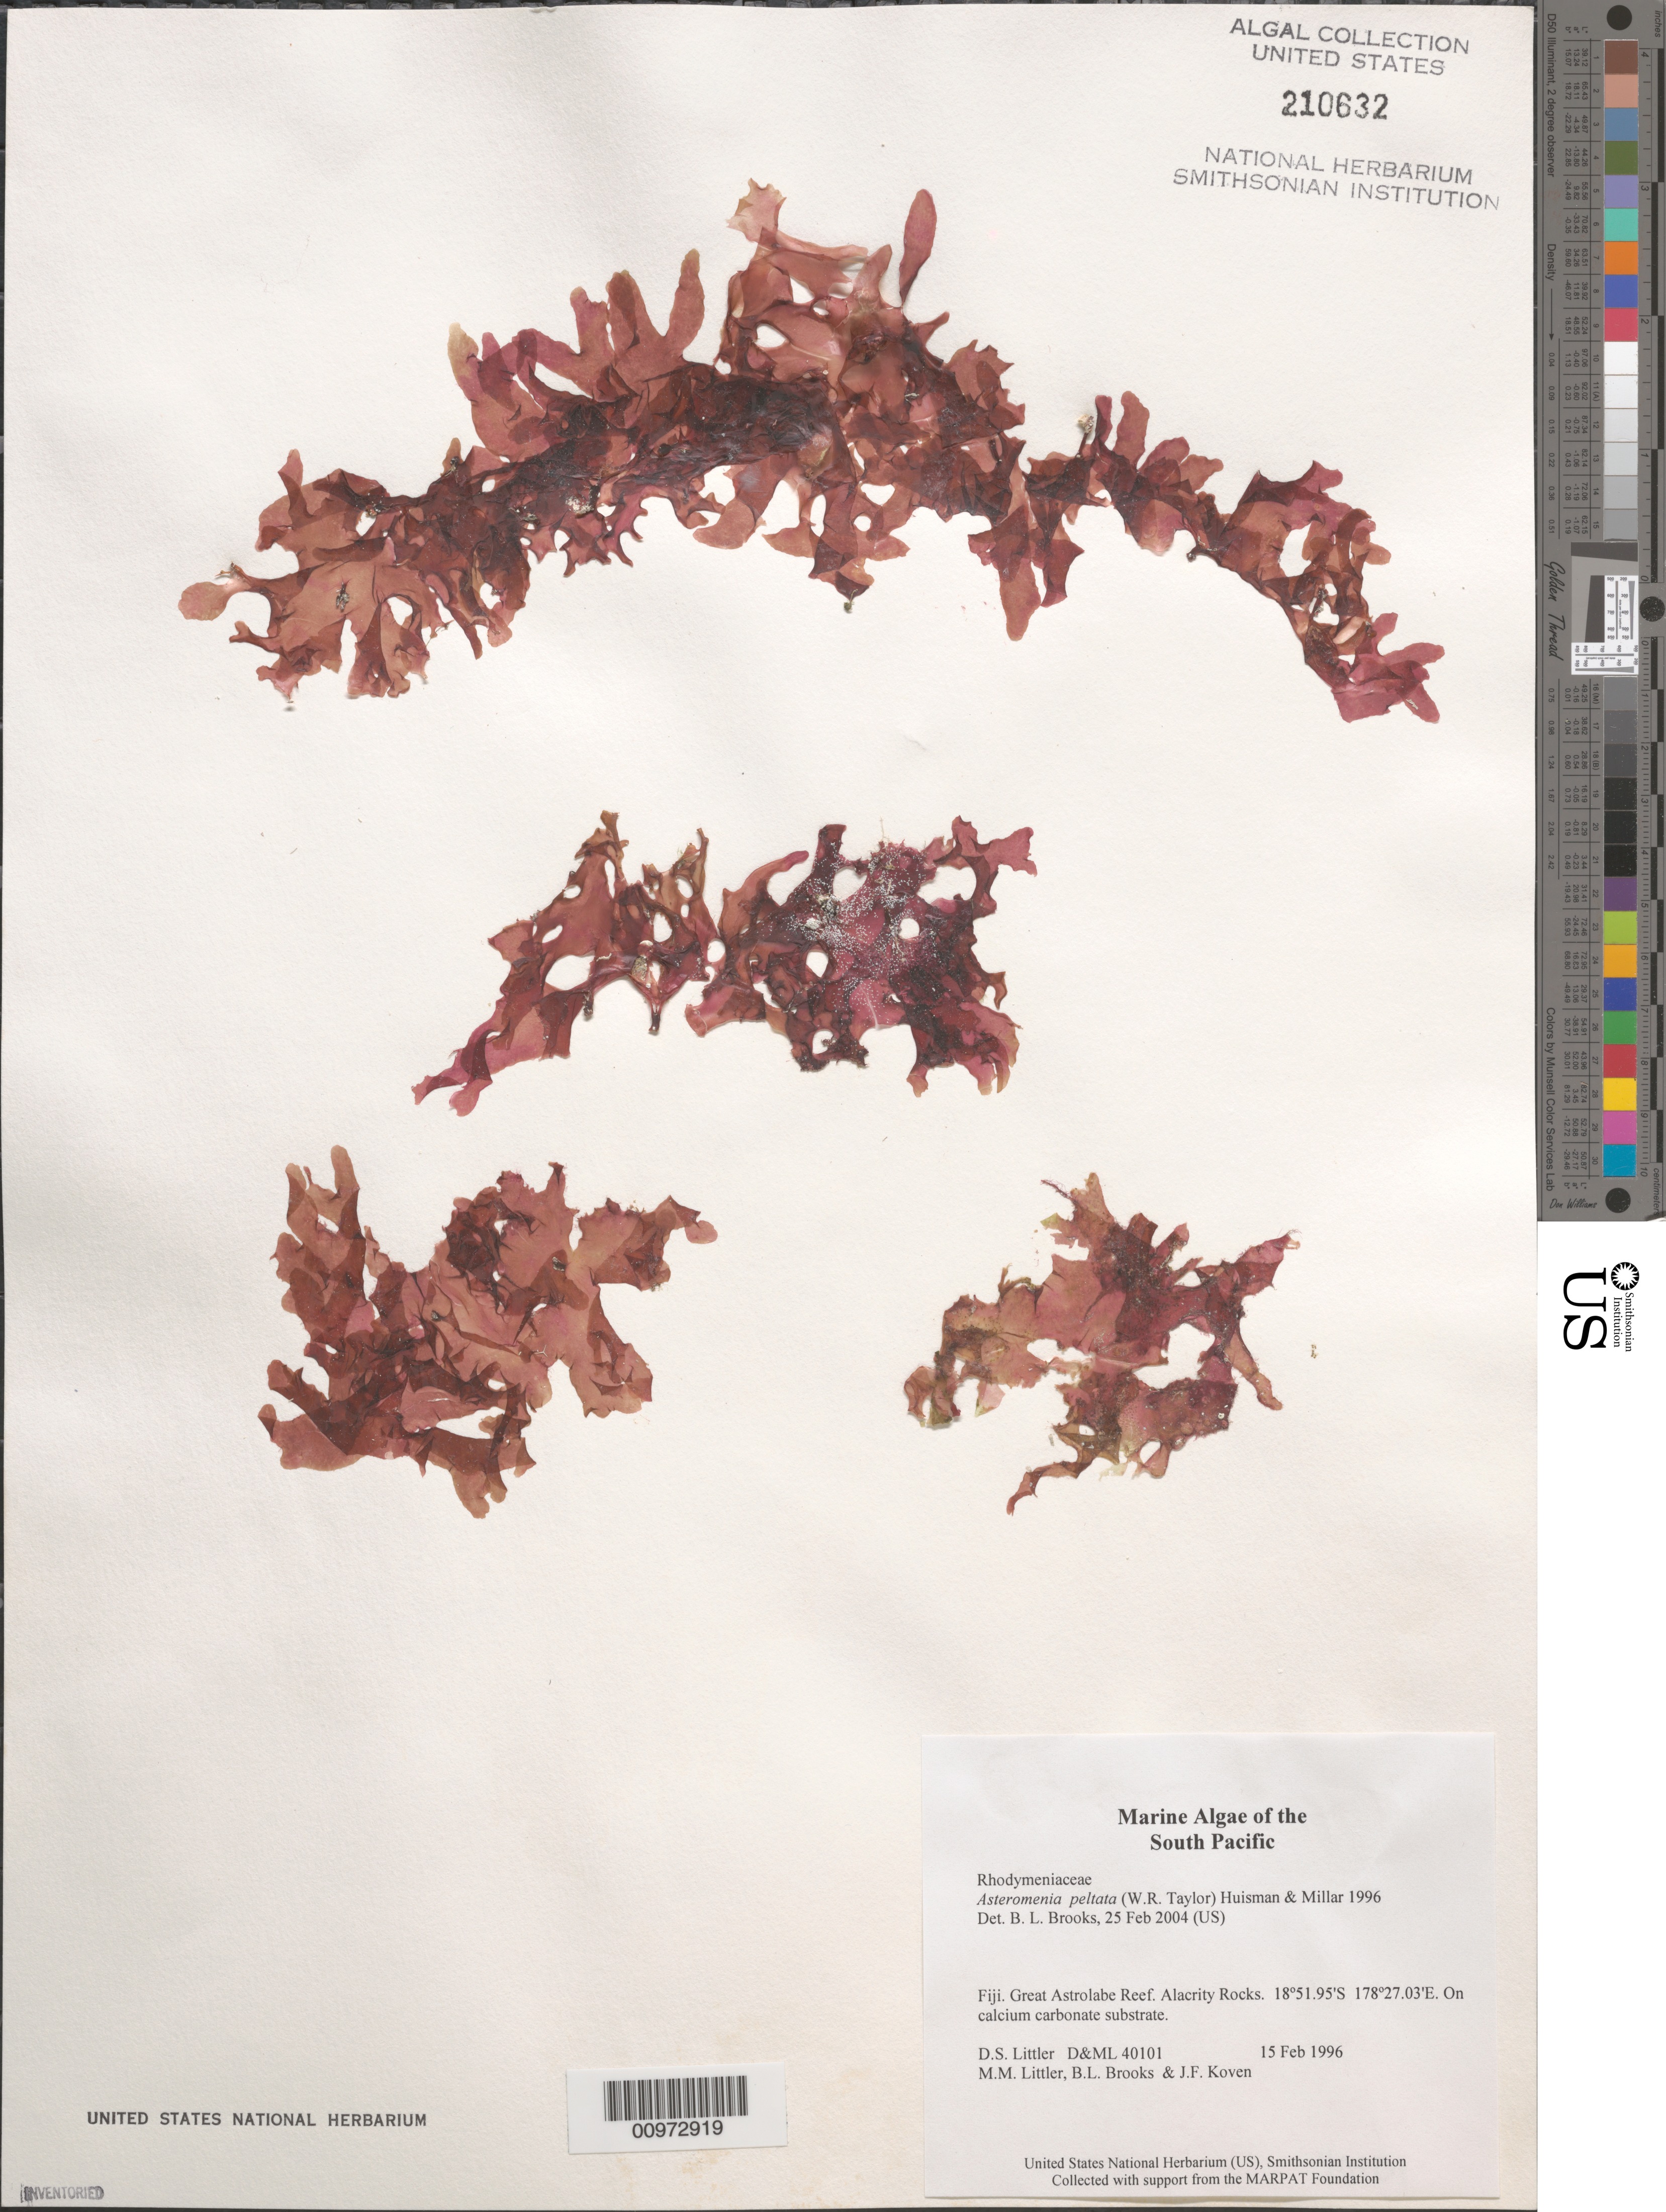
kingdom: Plantae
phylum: Rhodophyta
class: Florideophyceae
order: Rhodymeniales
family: Hymenocladiaceae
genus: Asteromenia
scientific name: Asteromenia peltata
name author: (W.R. Taylor) Huisman & A.J.K. Millar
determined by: Brooks, B. L., (BOT), Smithsonian Institution - National Museum of Natural History (UNITED STATES)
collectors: D. S. Littler, M. M. Littler, B. Brooks & J. Koven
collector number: D&ML 40101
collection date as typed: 15 Feb 1996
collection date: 1996-02-15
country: Fiji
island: Great Astrolabe Reef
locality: Great Astrolabe Reef, Alacrity Rocks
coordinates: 18 51.95'S, 178 27.03'E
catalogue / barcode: US 210632